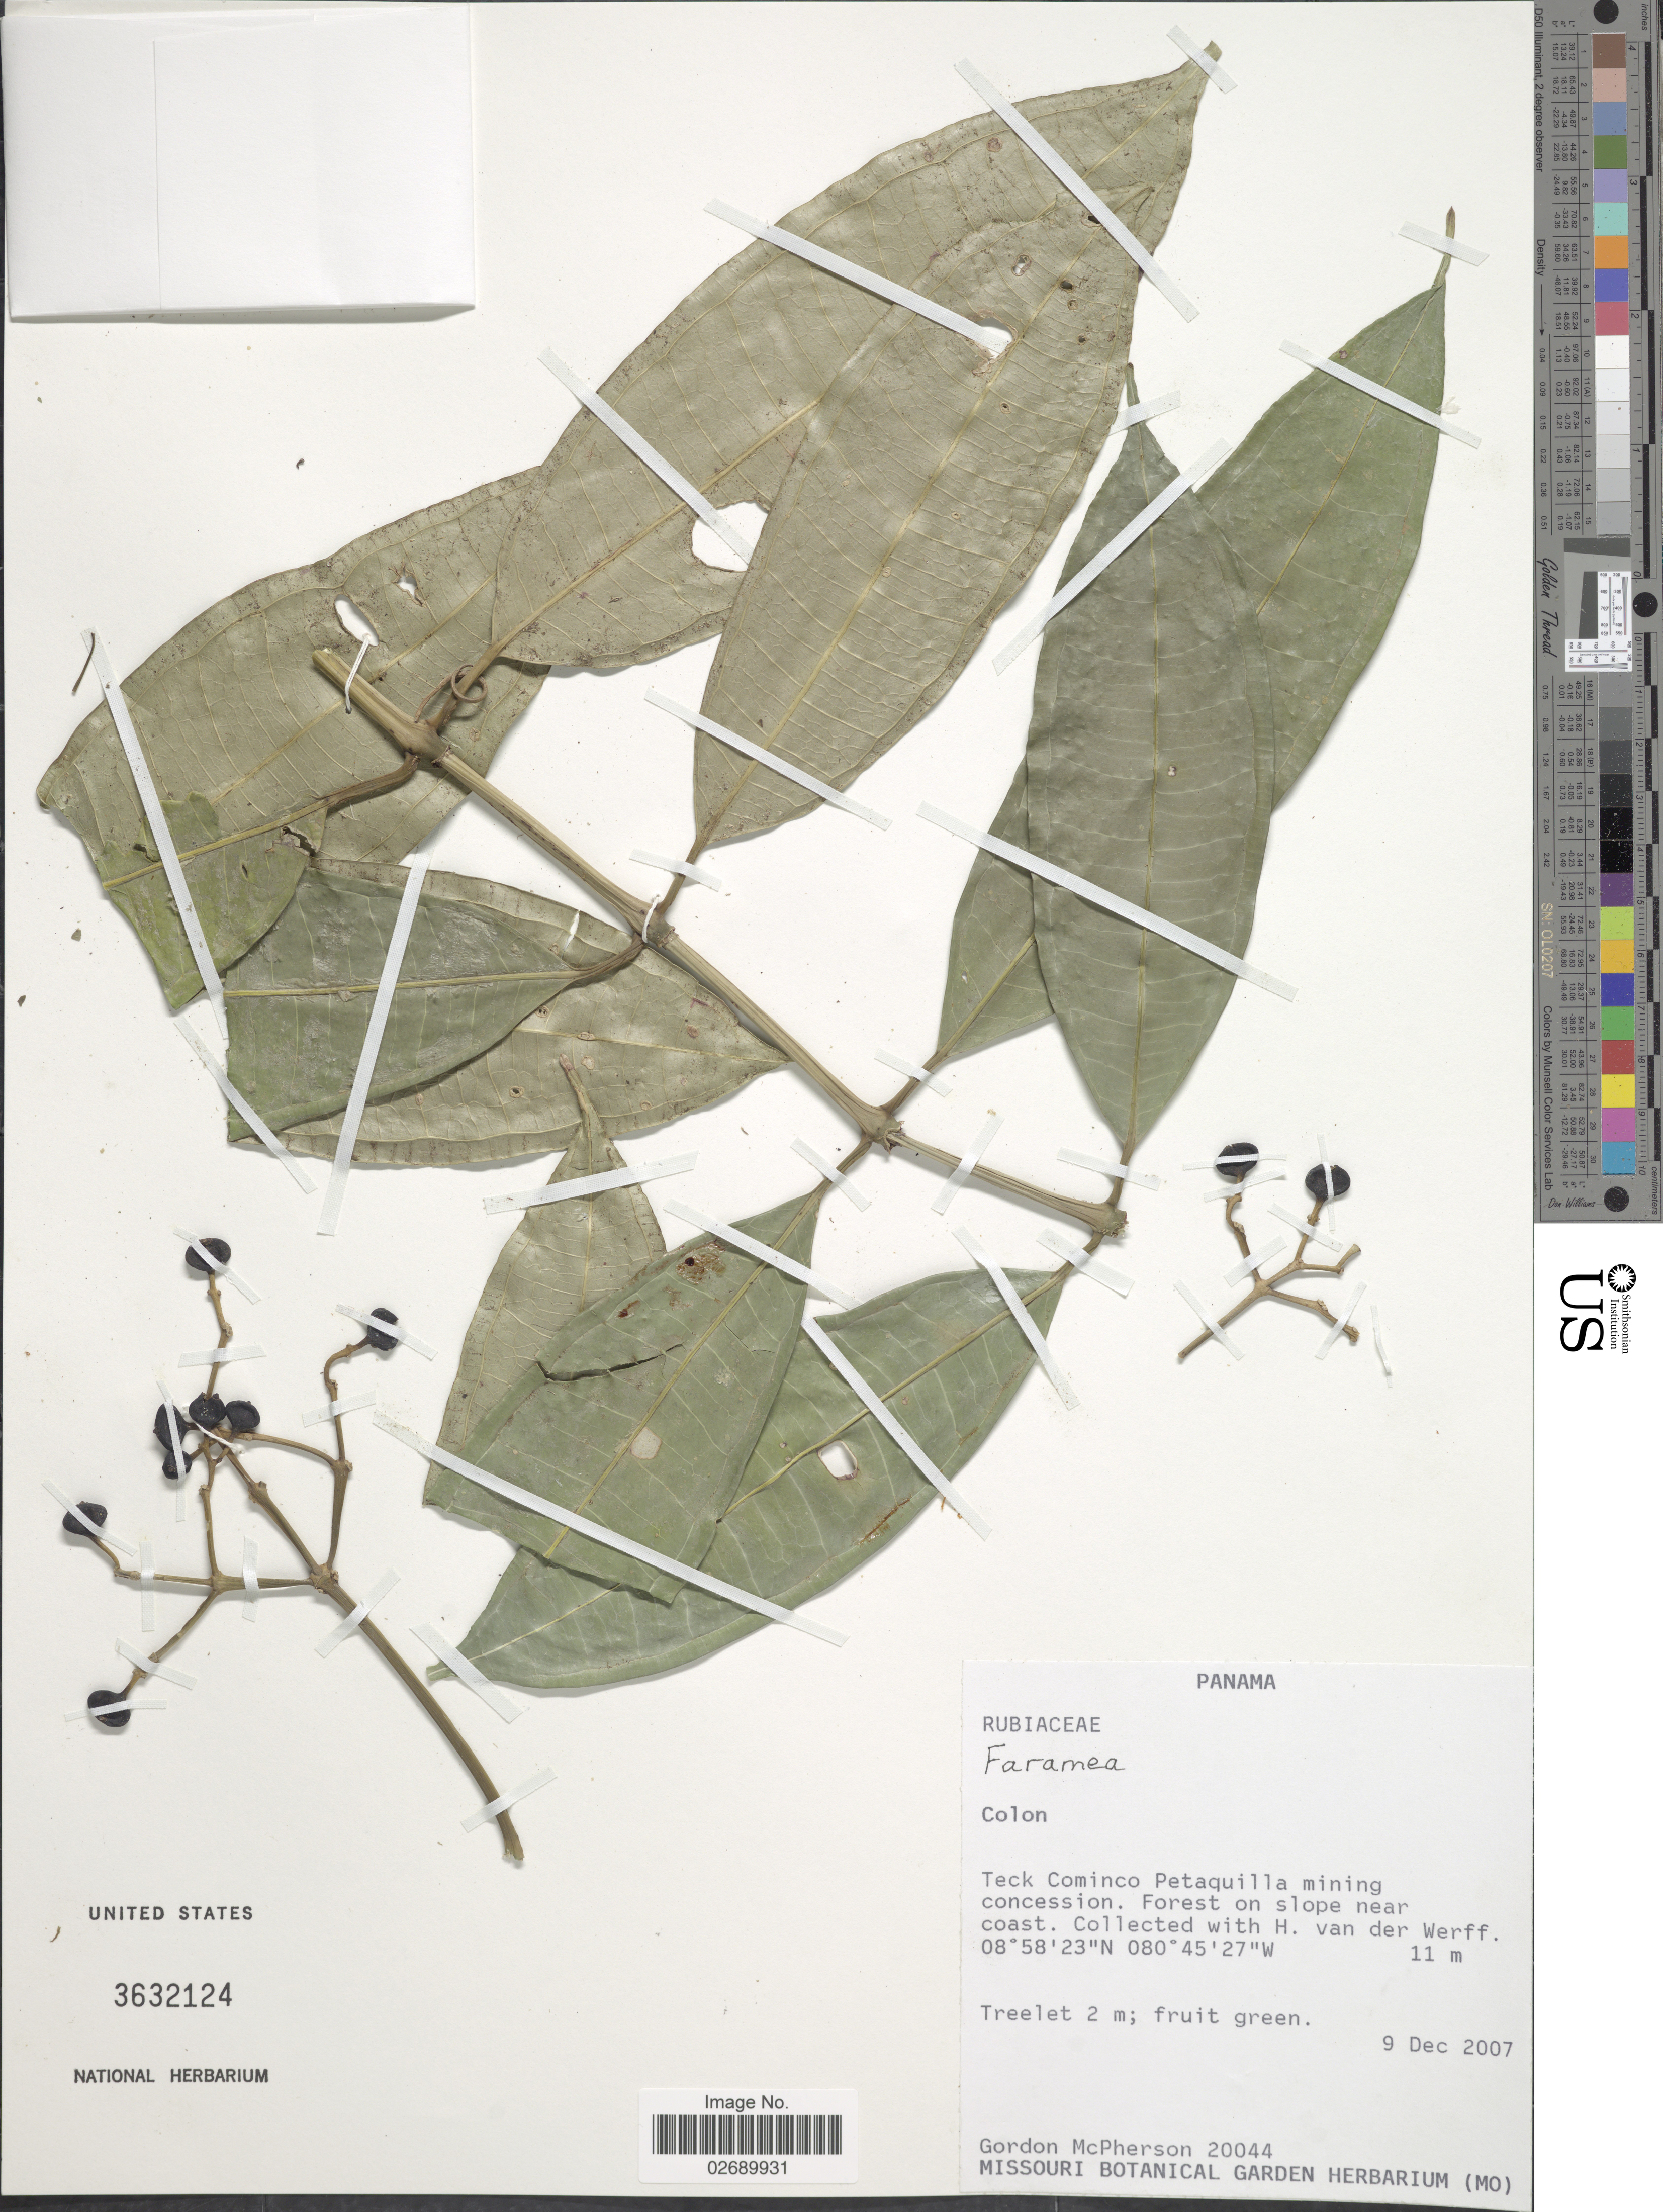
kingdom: Plantae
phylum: Tracheophyta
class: Magnoliopsida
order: Gentianales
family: Rubiaceae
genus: Faramea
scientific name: Faramea sp.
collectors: G. McPherson & H. van der Werff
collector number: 20044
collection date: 2007-12-09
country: Panama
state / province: Colón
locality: Teck Cominco Petaquilla mining concession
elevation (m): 11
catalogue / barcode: US 3632124